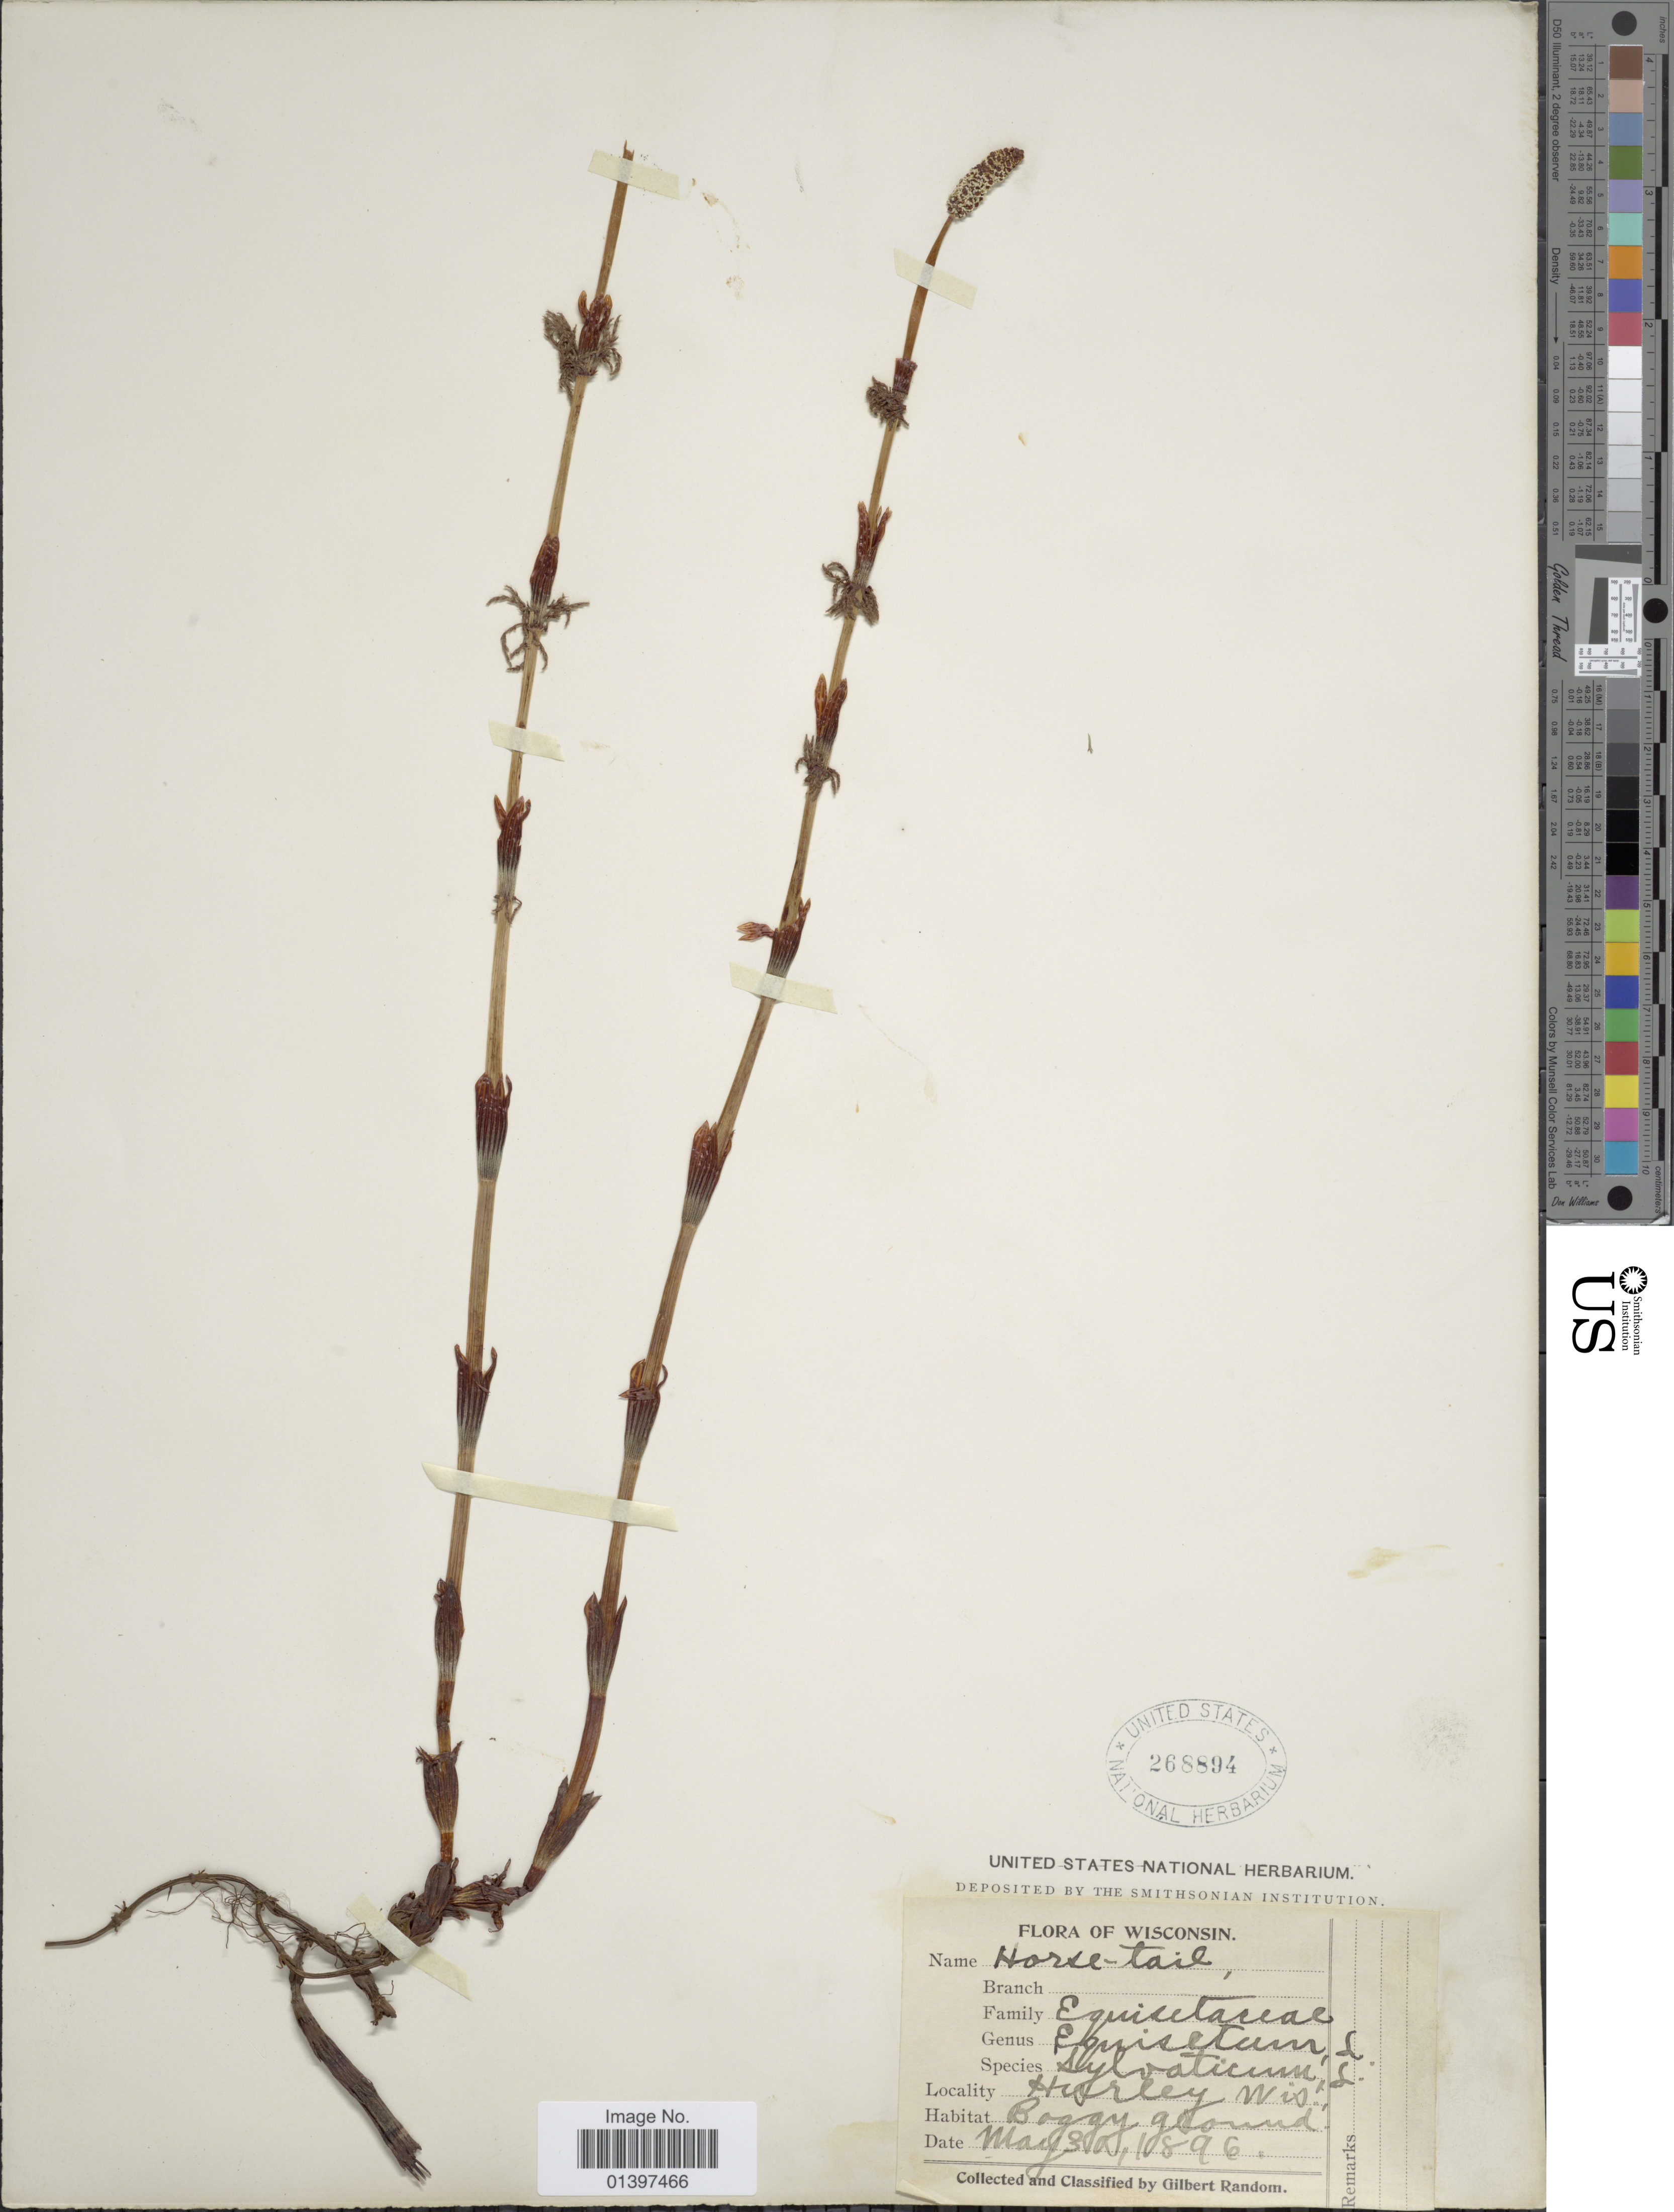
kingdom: Plantae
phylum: Tracheophyta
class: Polypodiopsida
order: Equisetales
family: Equisetaceae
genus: Equisetum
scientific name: Equisetum sylvaticum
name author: L.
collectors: G. Random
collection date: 1896-05-30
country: United States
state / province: Wisconsin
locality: Burley Wis., boggy ground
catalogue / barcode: US 268894